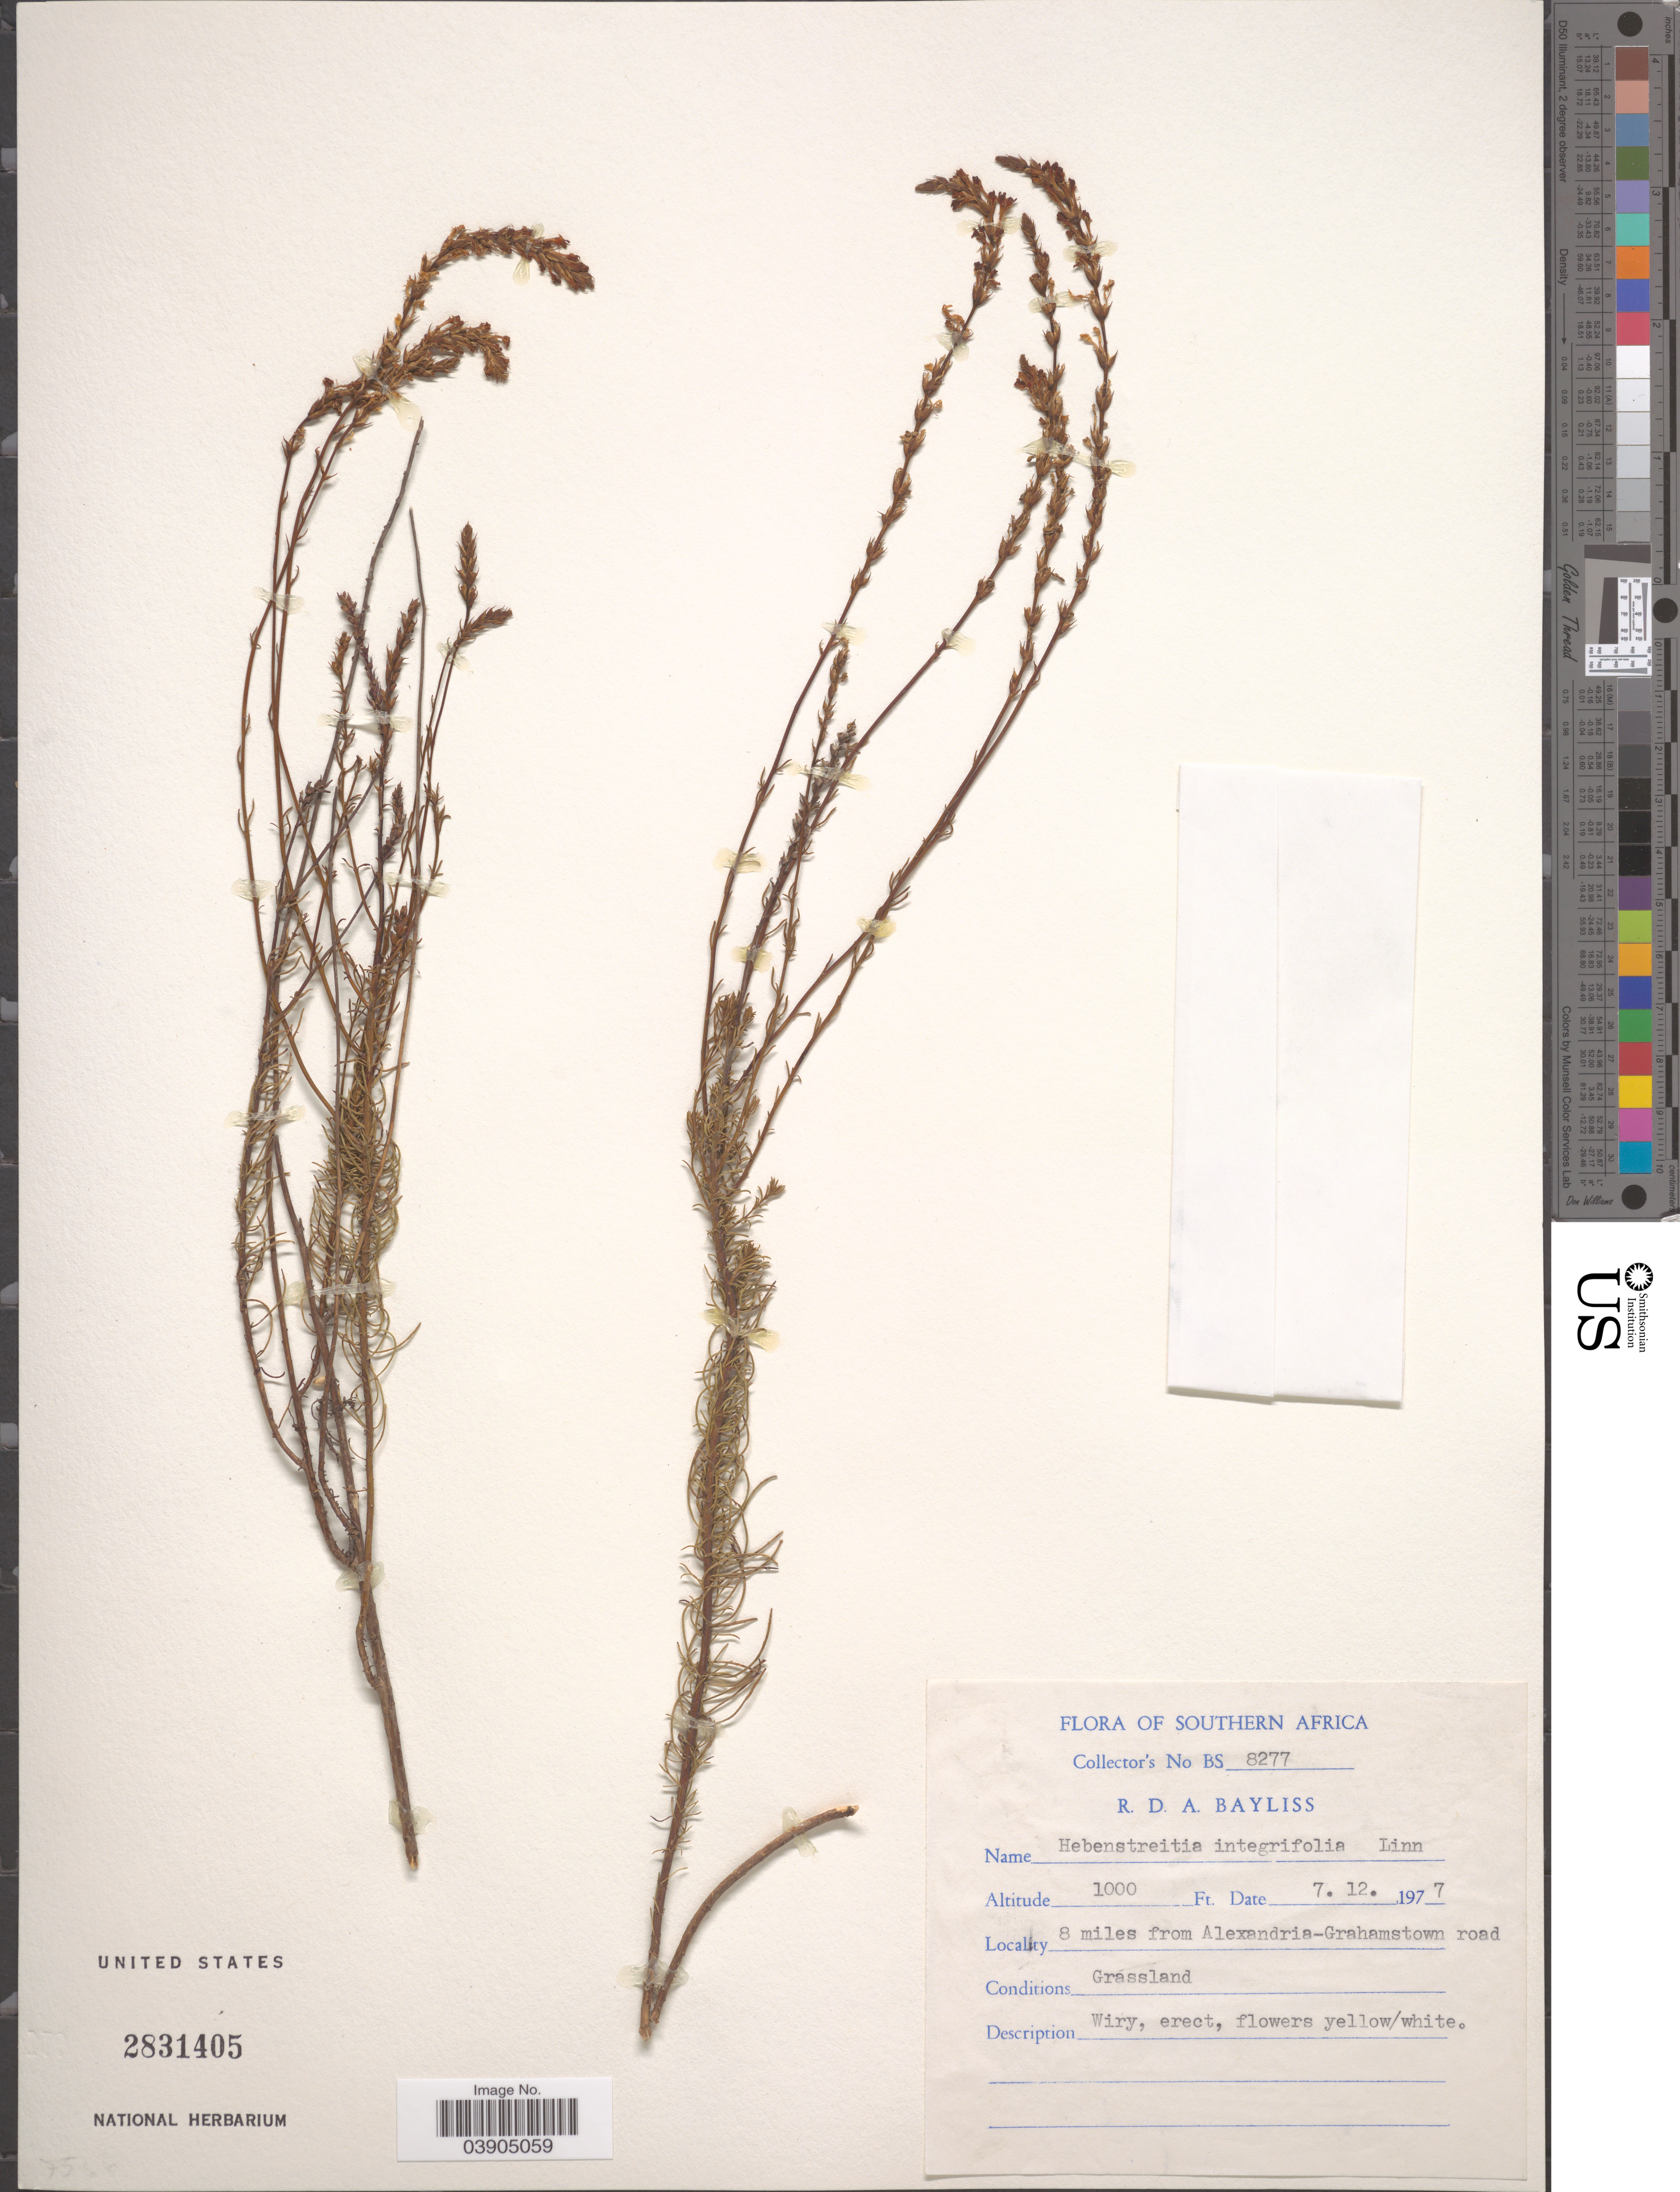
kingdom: Plantae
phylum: Tracheophyta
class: Magnoliopsida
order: Lamiales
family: Scrophulariaceae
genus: Hebenstretia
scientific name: Hebenstretia integrifolia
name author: L.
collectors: R. Bayliss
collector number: BS 8277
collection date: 1977-12-07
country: South Africa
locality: Southern Africa. 8 miles from Alexandria-Grahamstown road.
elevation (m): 305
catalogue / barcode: US 2831405